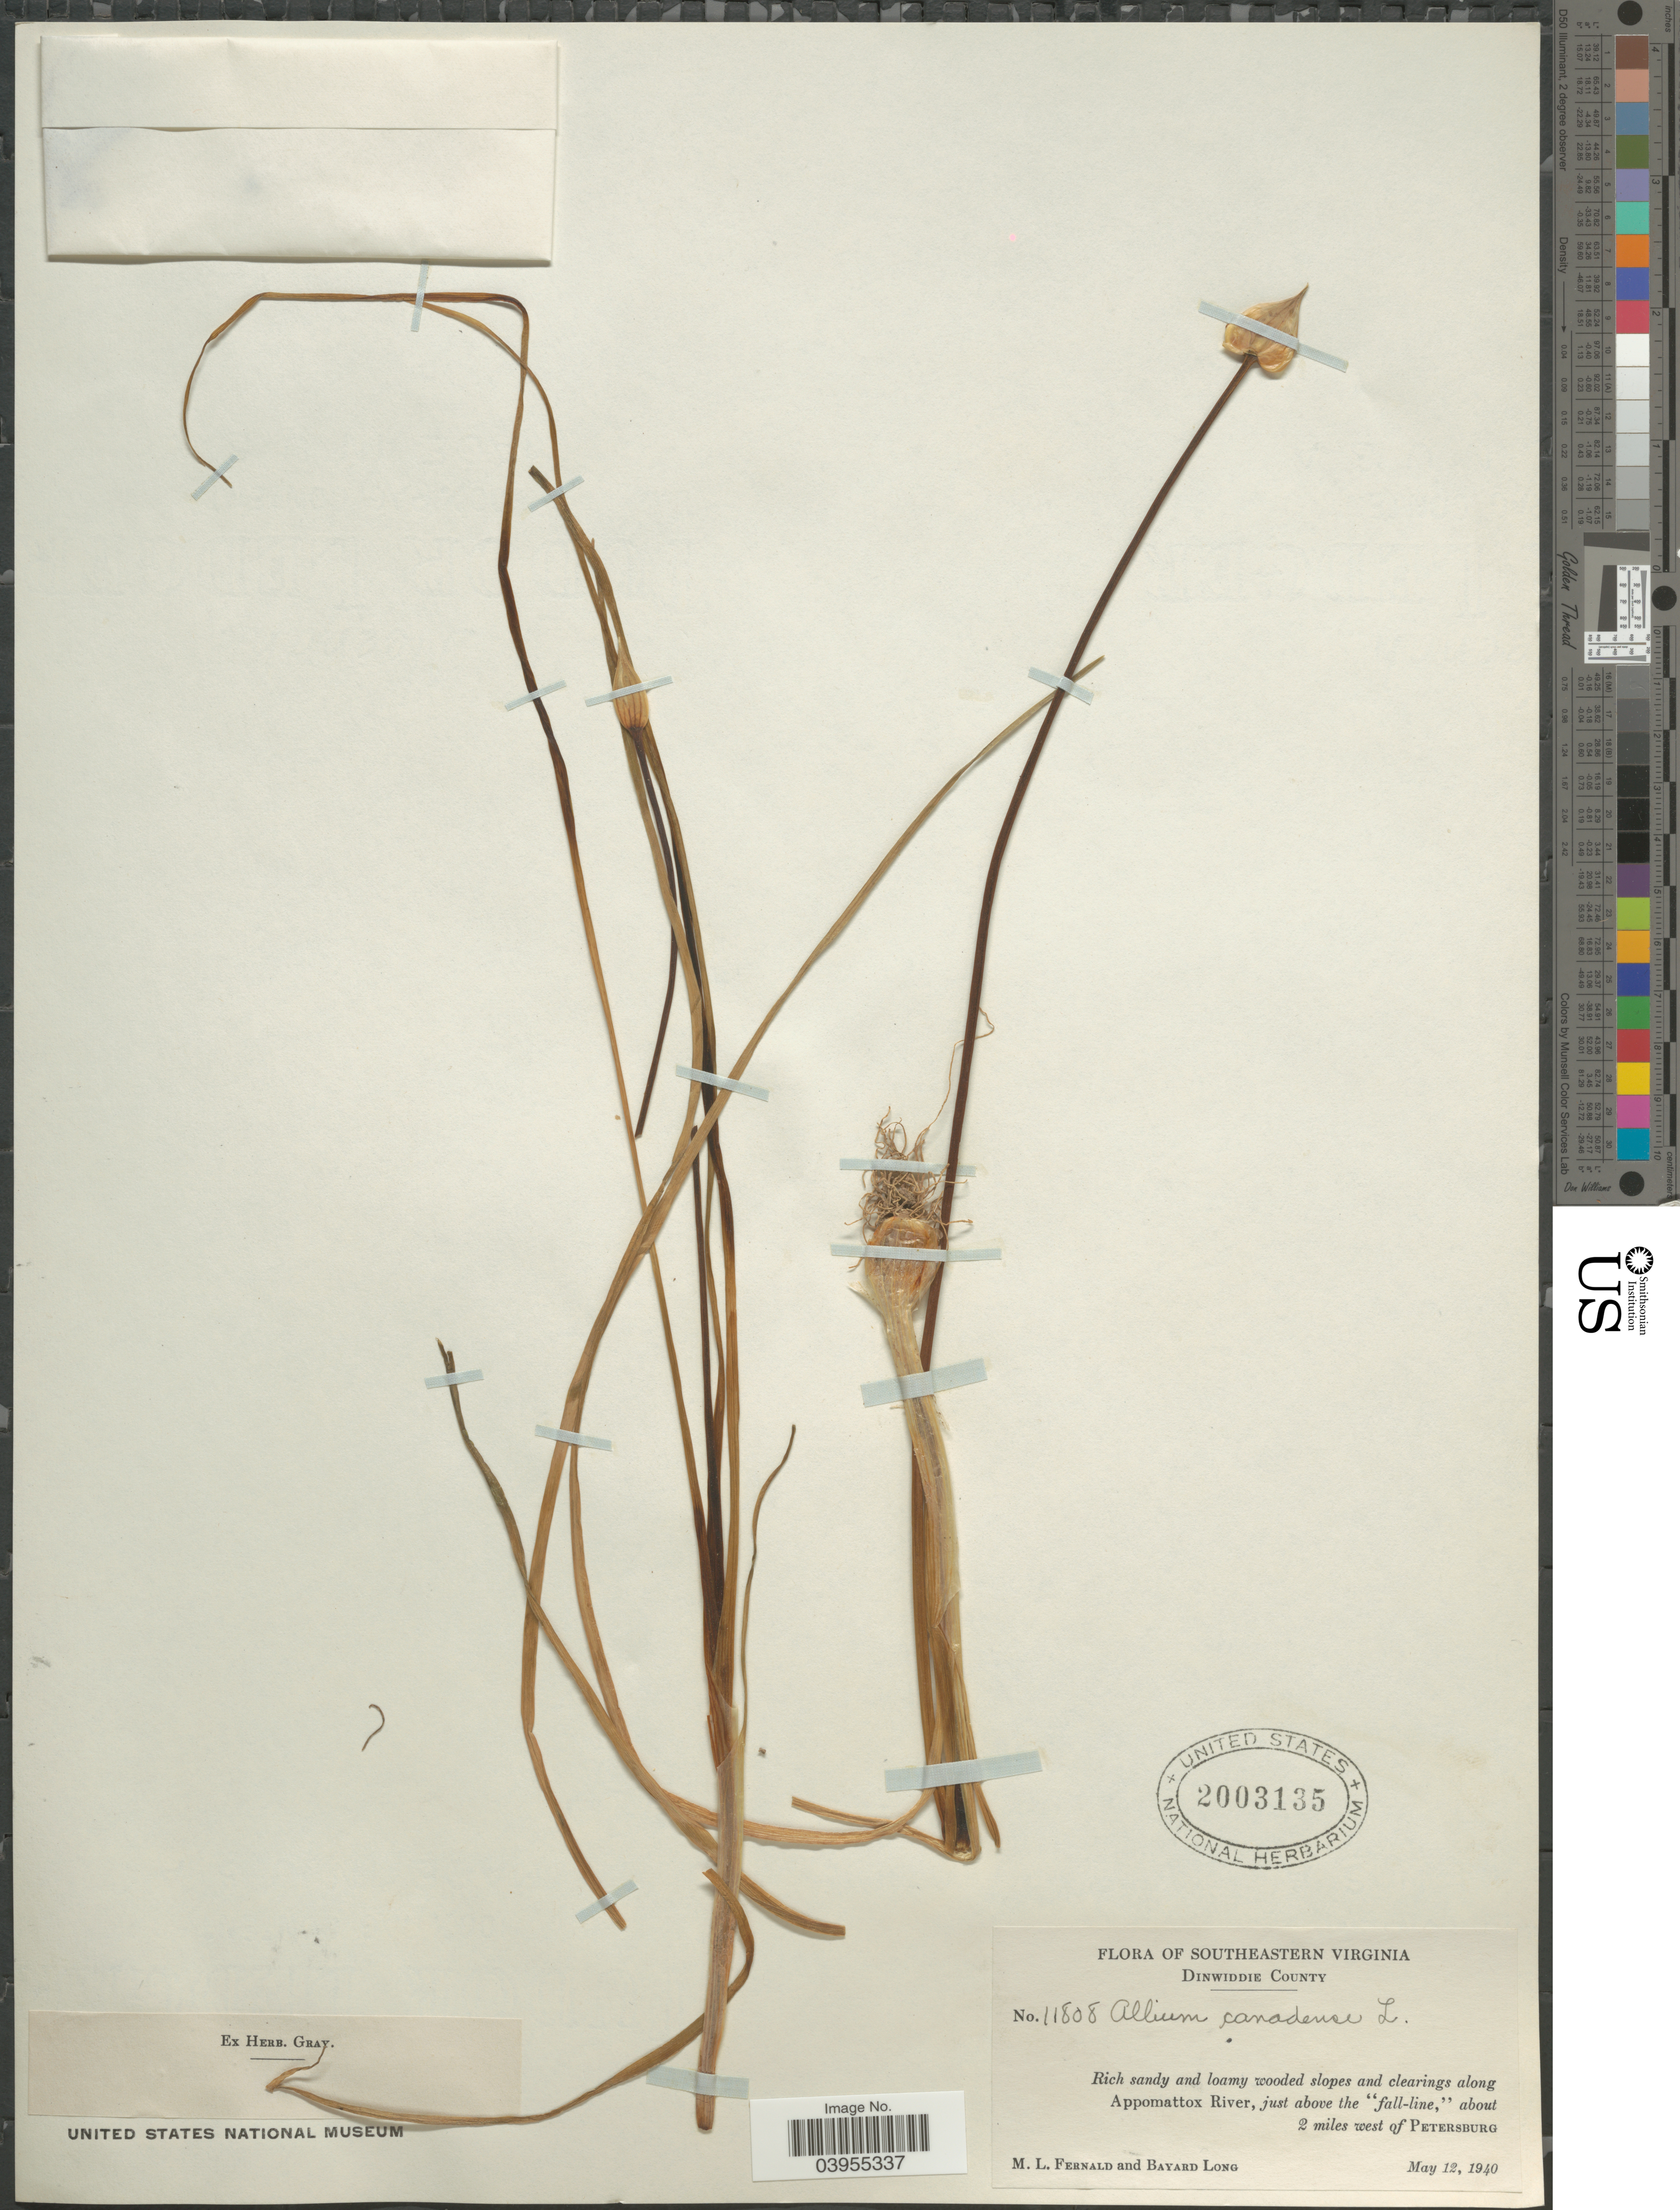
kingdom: Plantae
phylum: Tracheophyta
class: Liliopsida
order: Asparagales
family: Amaryllidaceae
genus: Allium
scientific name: Allium canadense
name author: L.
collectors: M. L. Fernald & B. Long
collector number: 11808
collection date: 1940-05-12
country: United States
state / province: Virginia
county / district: Dinwiddie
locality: Southeastern Virginia. Dinwiddie County. Along Appomattox River, just above the "fall-line", about 2 miles west of Petersburg.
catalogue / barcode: US 2003135